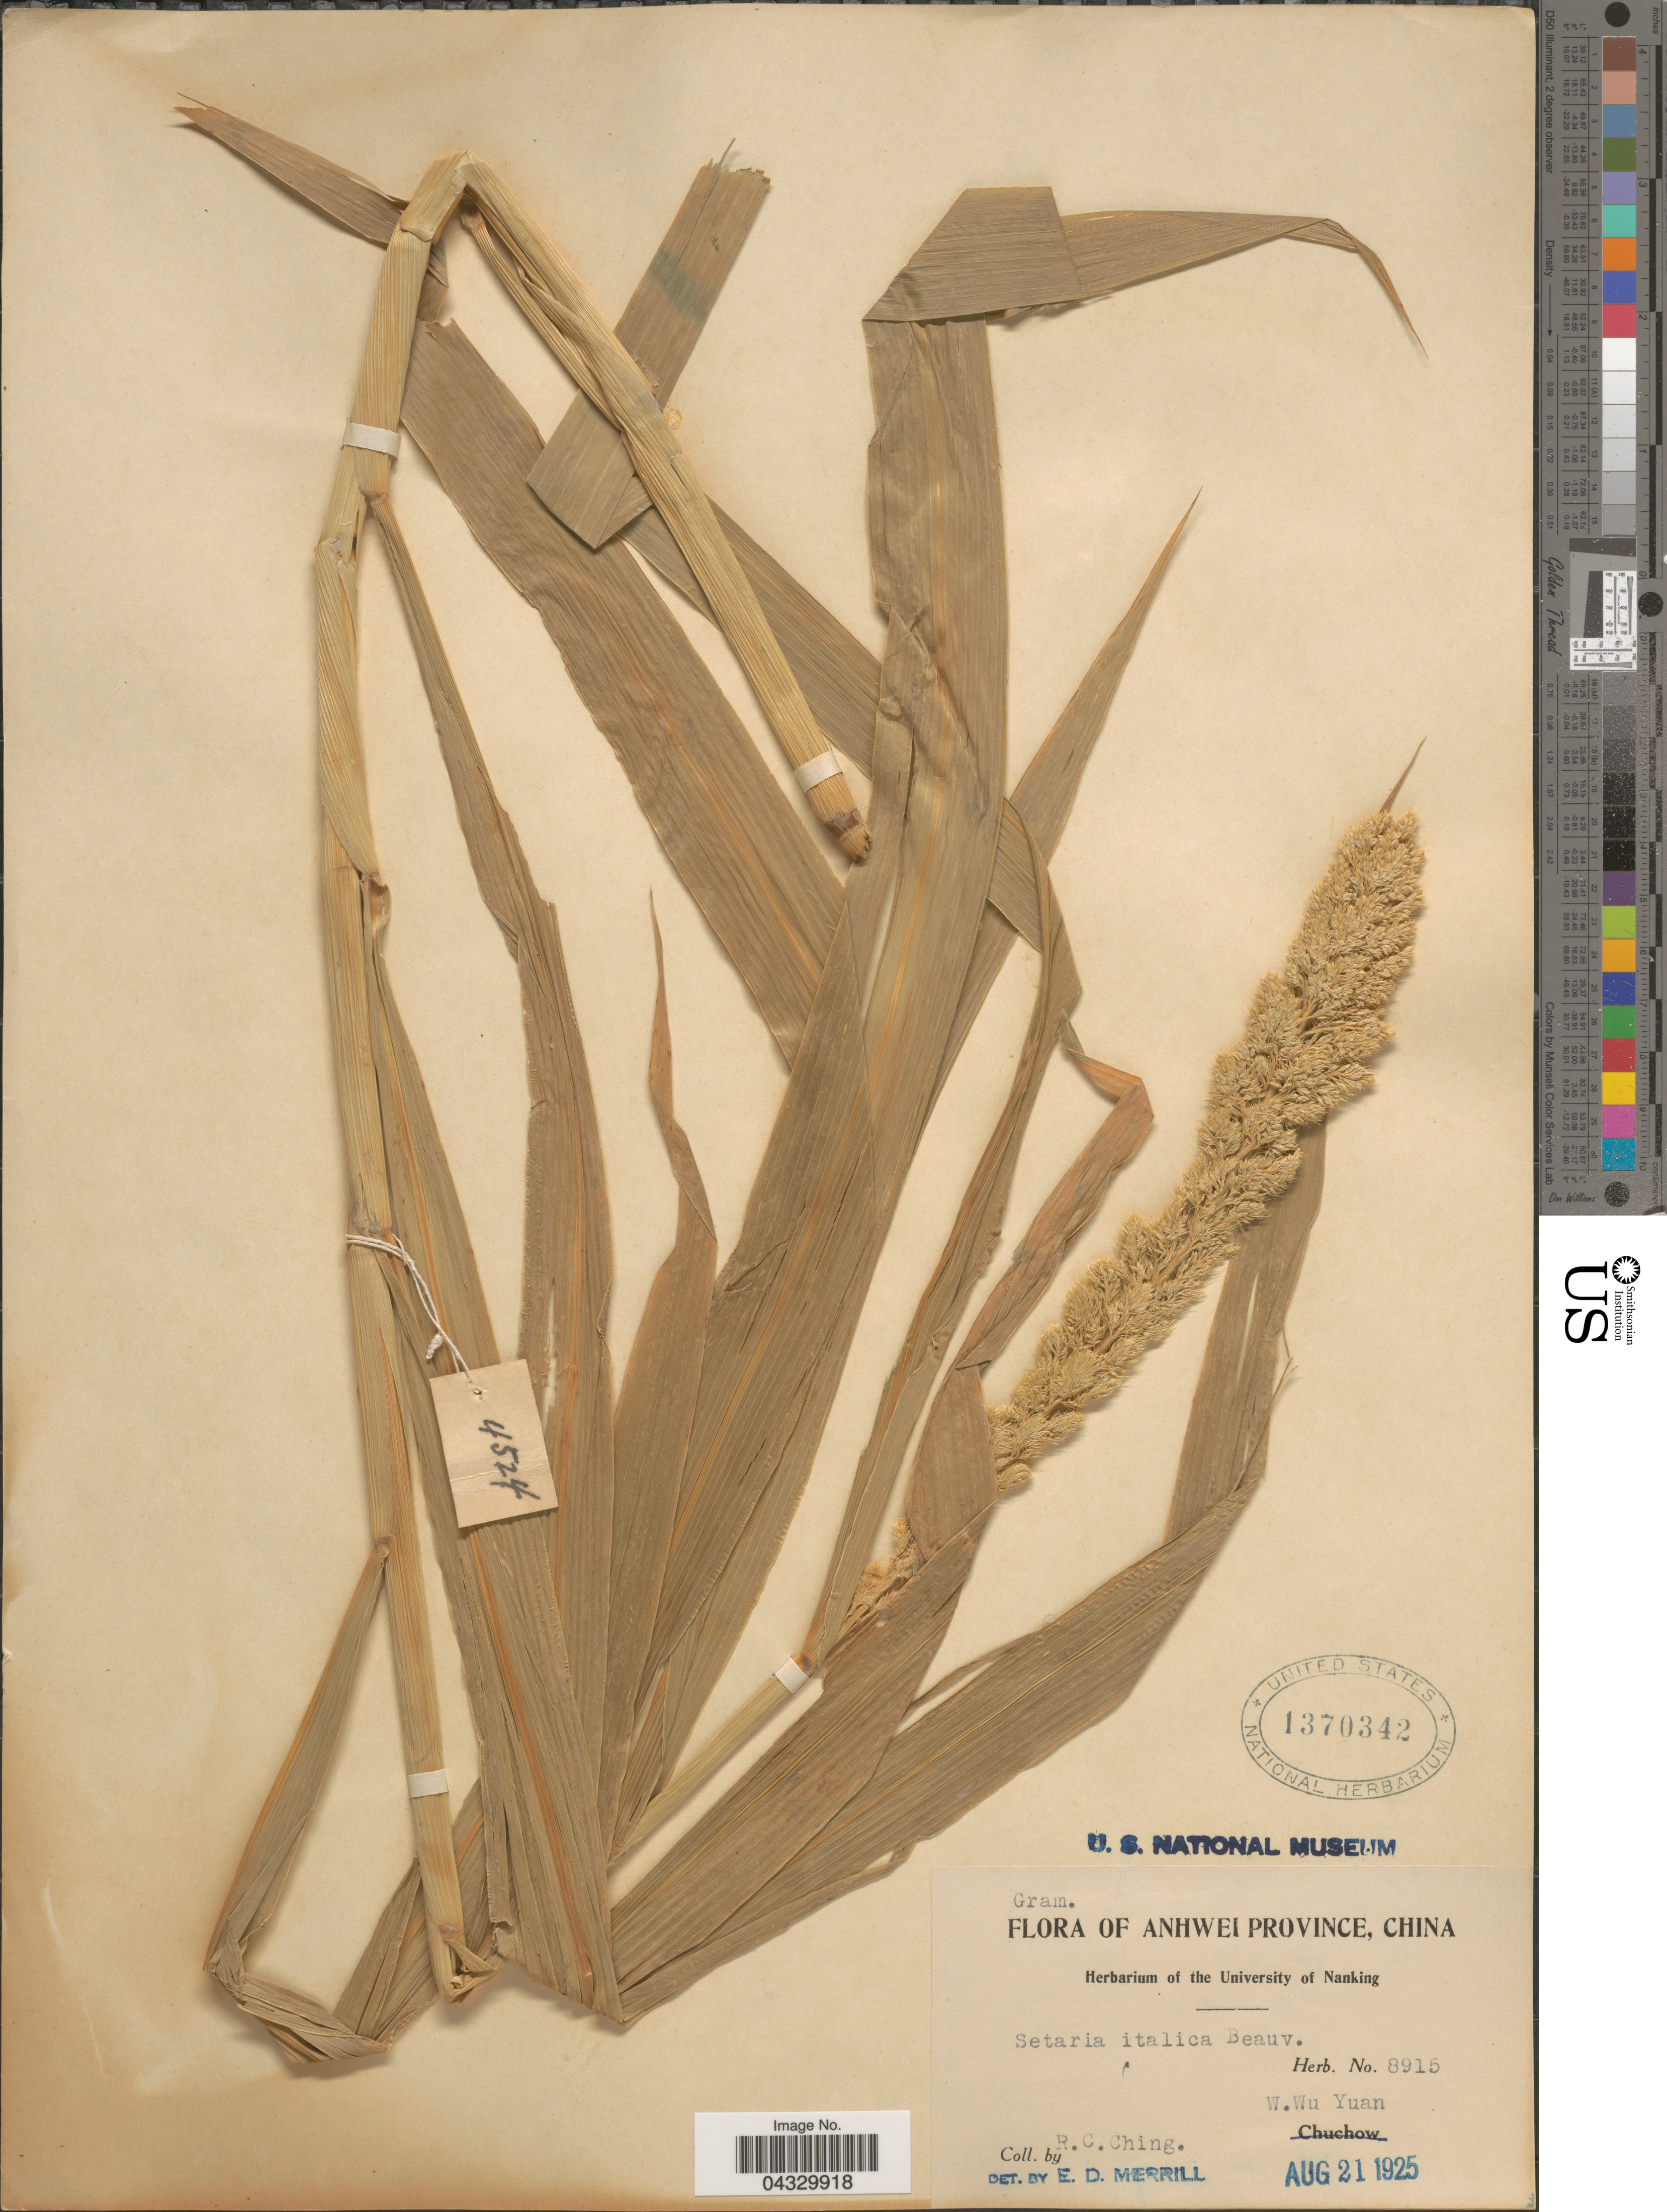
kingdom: Plantae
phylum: Tracheophyta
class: Liliopsida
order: Poales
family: Poaceae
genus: Setaria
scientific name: Setaria italica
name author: (L.) P. Beauv.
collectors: R. C. Ching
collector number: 8915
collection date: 1925-08-21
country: China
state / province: Anhui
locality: Anhwei Province. W. Wu Yuan.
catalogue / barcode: US 1370342